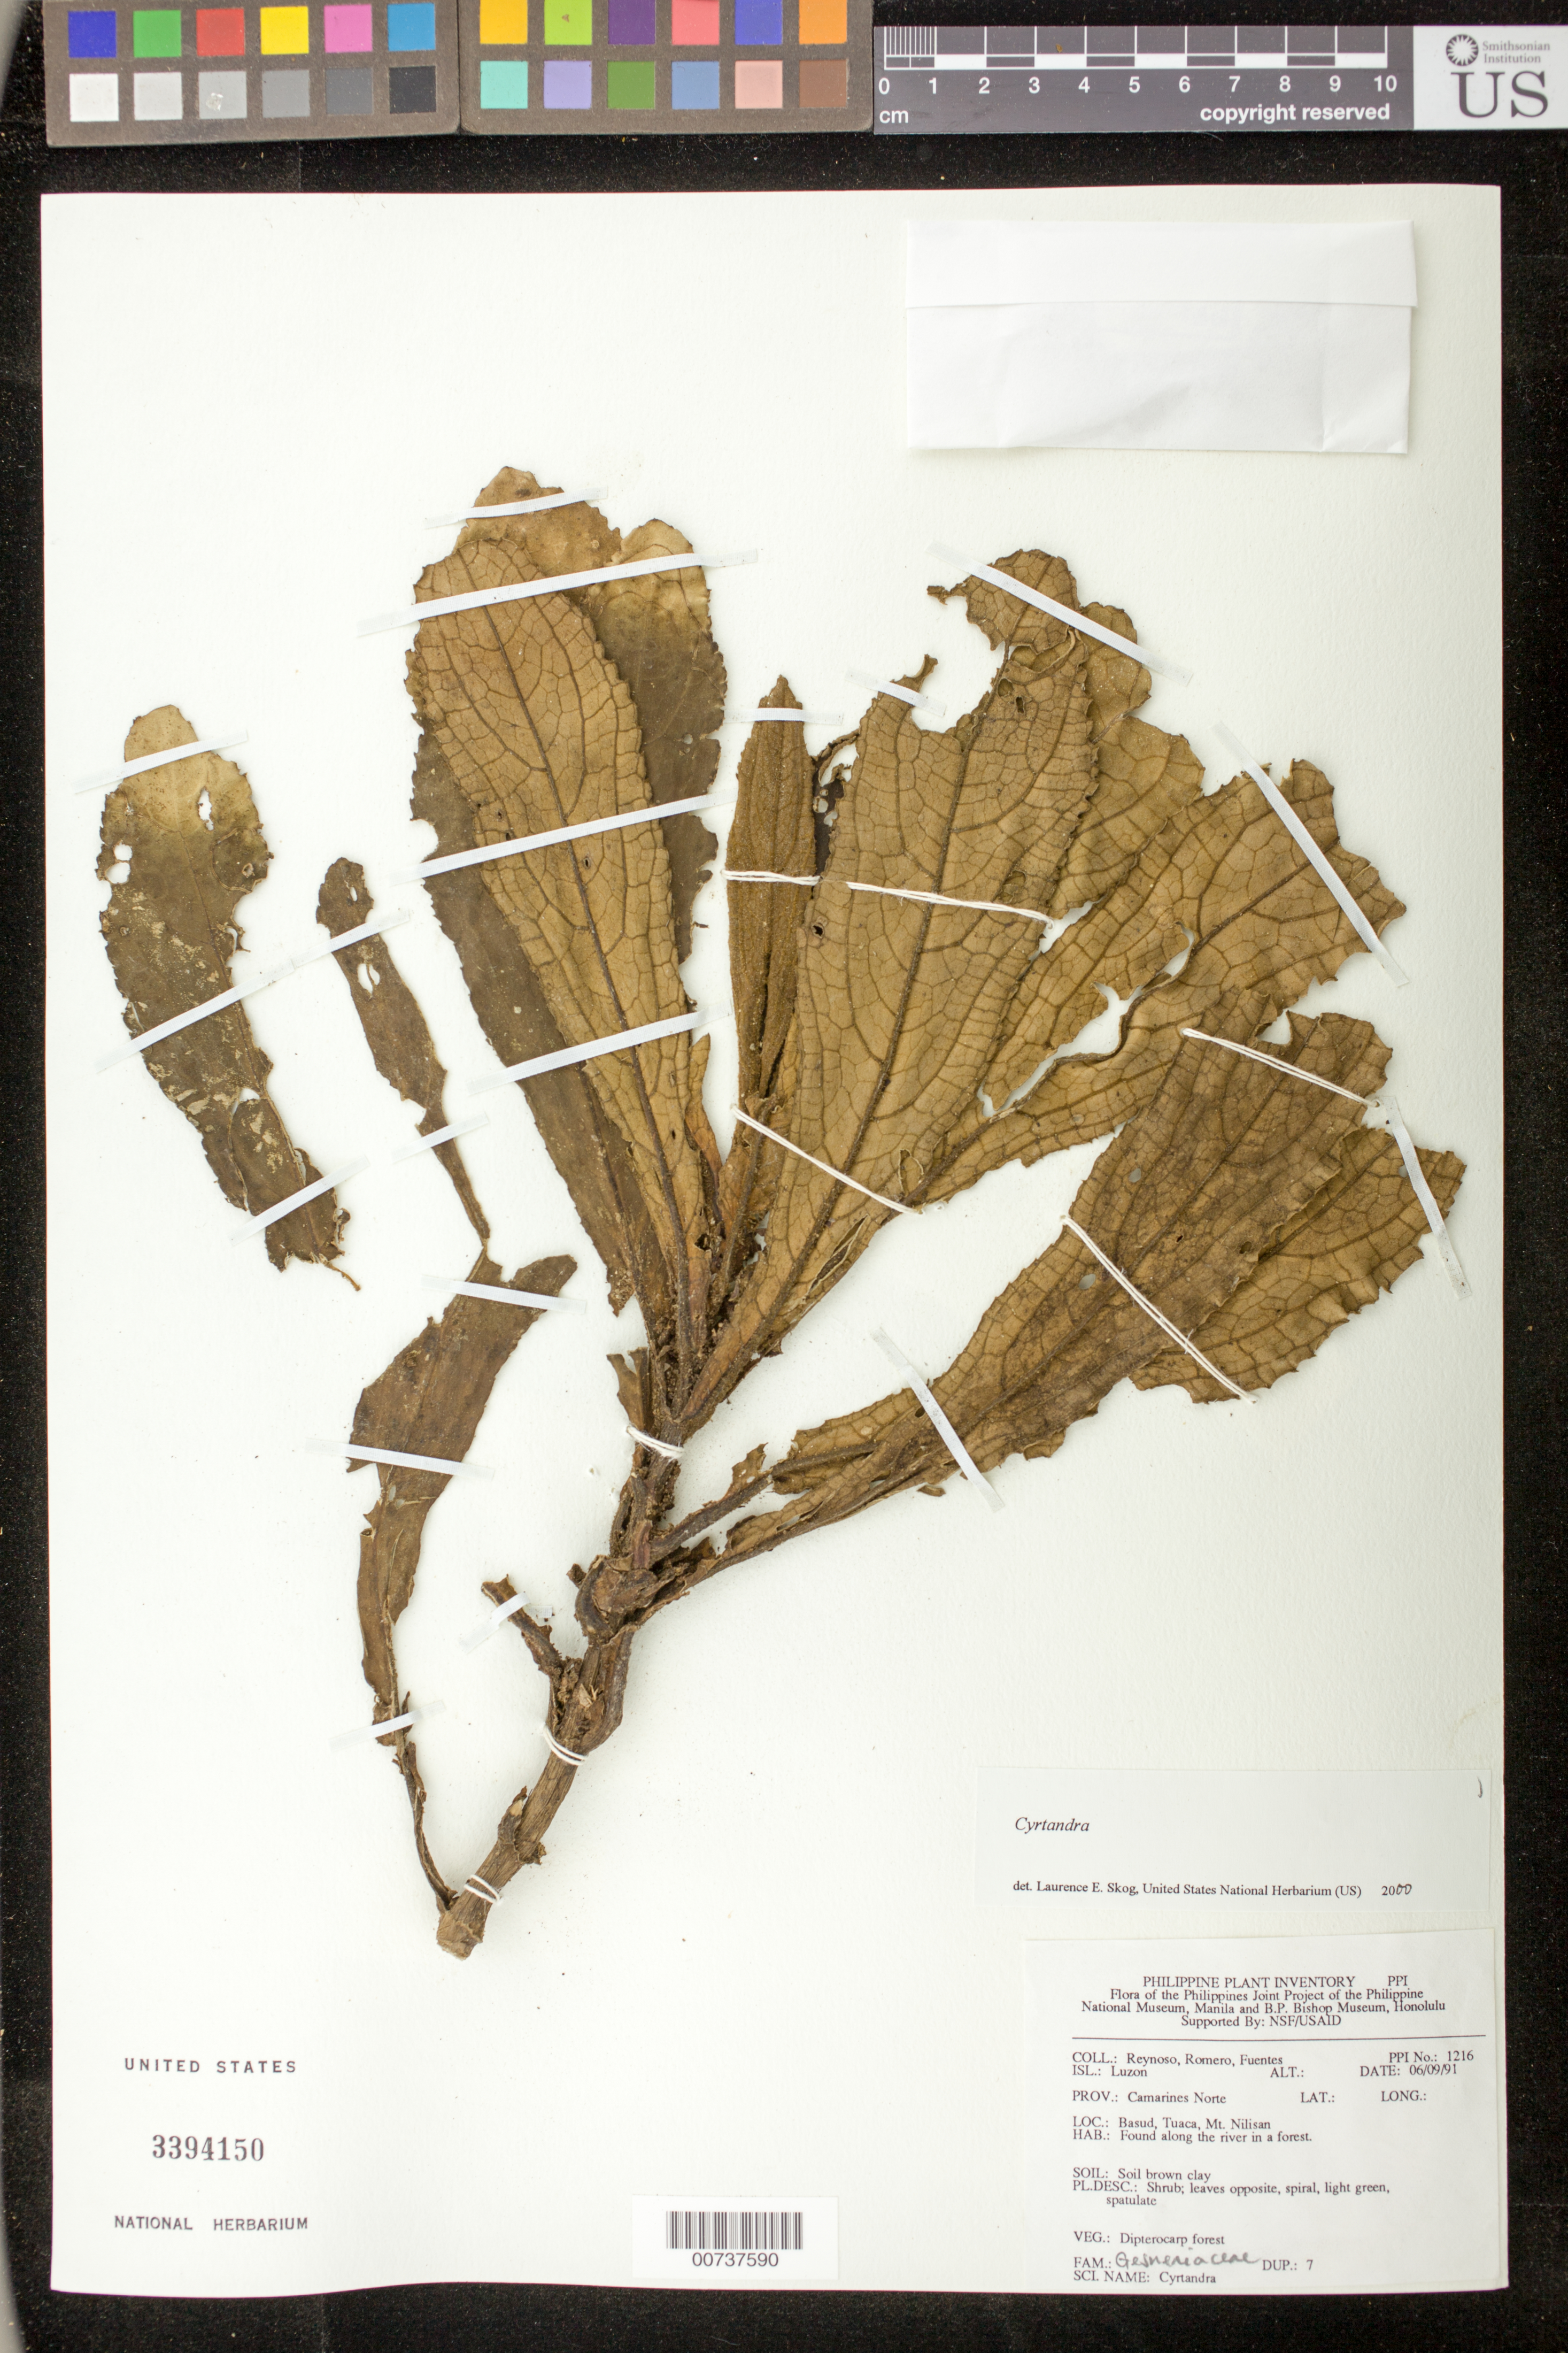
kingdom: Plantae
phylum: Tracheophyta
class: Magnoliopsida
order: Lamiales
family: Gesneriaceae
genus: Cyrtandra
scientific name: Cyrtandra sp.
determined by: Skog, Laurence E.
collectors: E. Reynoso, -. Romero & -. Fuentes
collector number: PPI No. 1216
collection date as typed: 06 Sep 1991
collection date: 1991-09-06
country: Philippines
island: Luzon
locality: Prov. Camarines Norte; Basud, Tuaca, Mt. Nilisan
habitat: Dipterocarp forest; found along the river in a forest; soil brown clay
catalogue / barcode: US 3394150